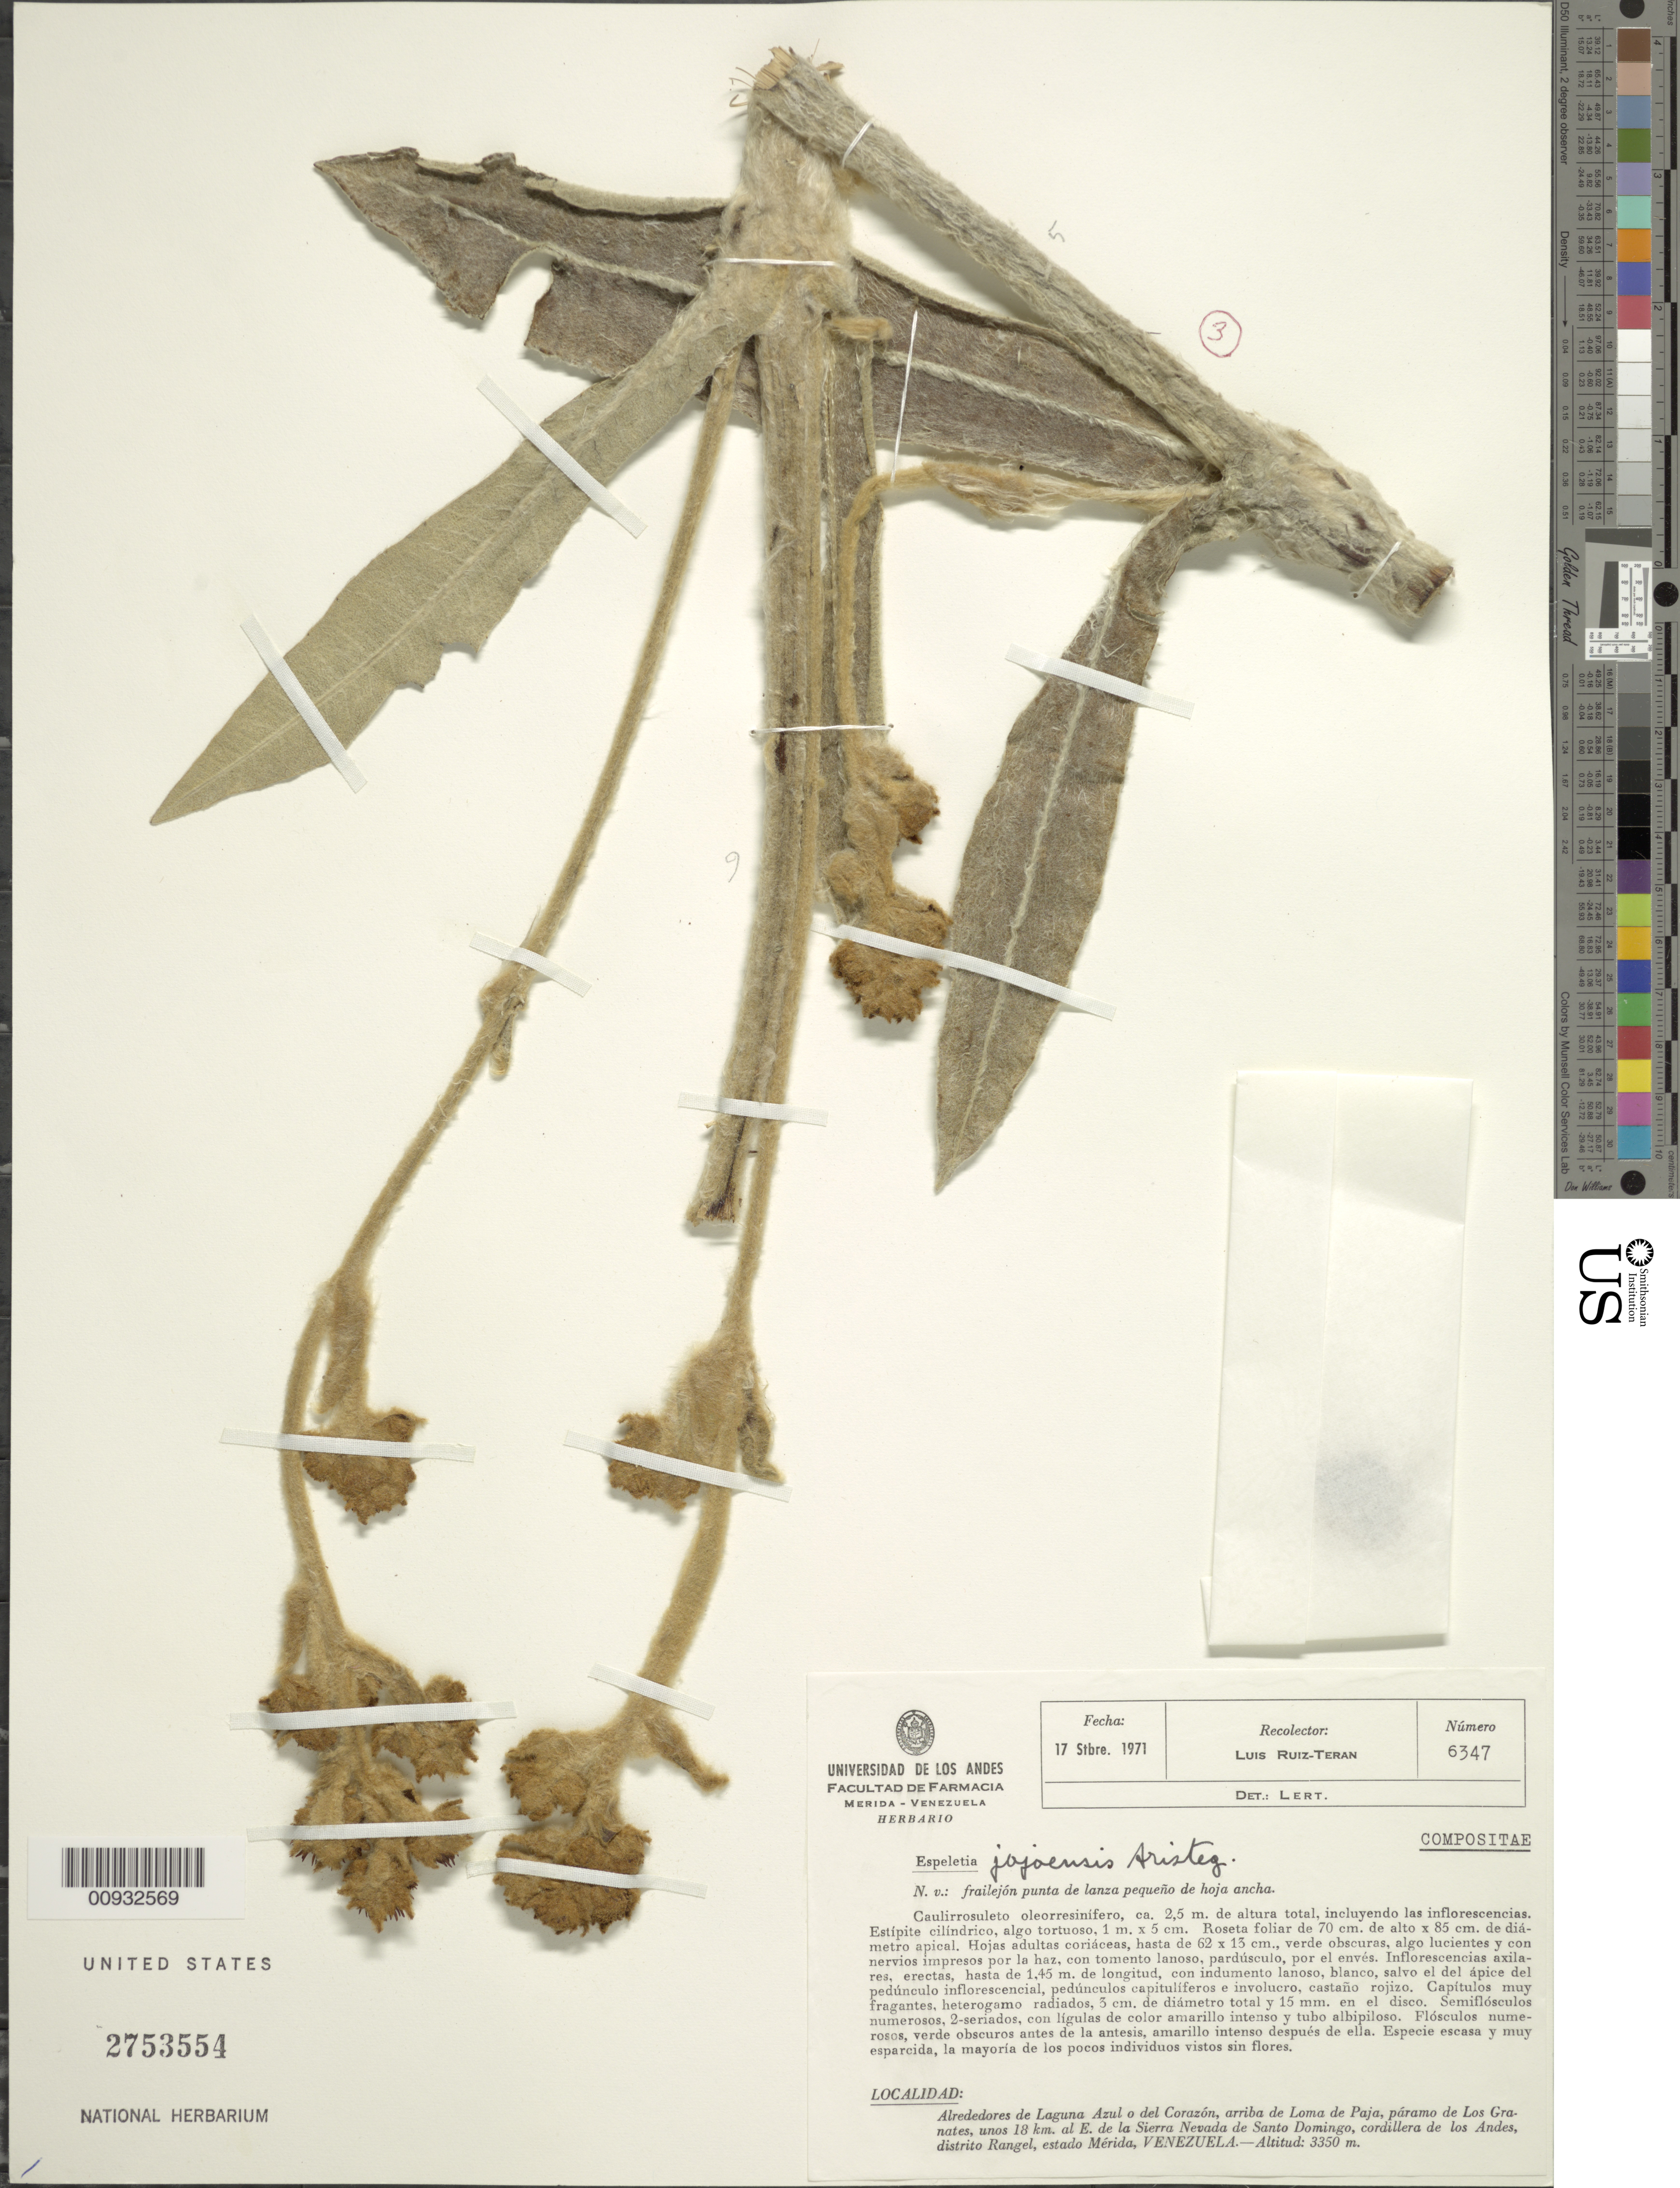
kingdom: Plantae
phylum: Tracheophyta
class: Magnoliopsida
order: Asterales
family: Asteraceae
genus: Espeletia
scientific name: Espeletia jajoensis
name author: Aristeg.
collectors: L. E. Ruíz-Terán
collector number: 6347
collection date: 1971-09-17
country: Venezuela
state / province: Mérida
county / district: Rangel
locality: Páramo de los Granates. Alrededores de la Laguna Azul o del Corazón, arriba de Loma de Paja, unos 18 km al E. de la Sierra Nevada de Santo Domingo, cordillera de los Andes.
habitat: Especie escasa y muy esparcida, la mayoría de los pocos individuos vistos sin flores.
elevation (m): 3350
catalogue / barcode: US 2753554